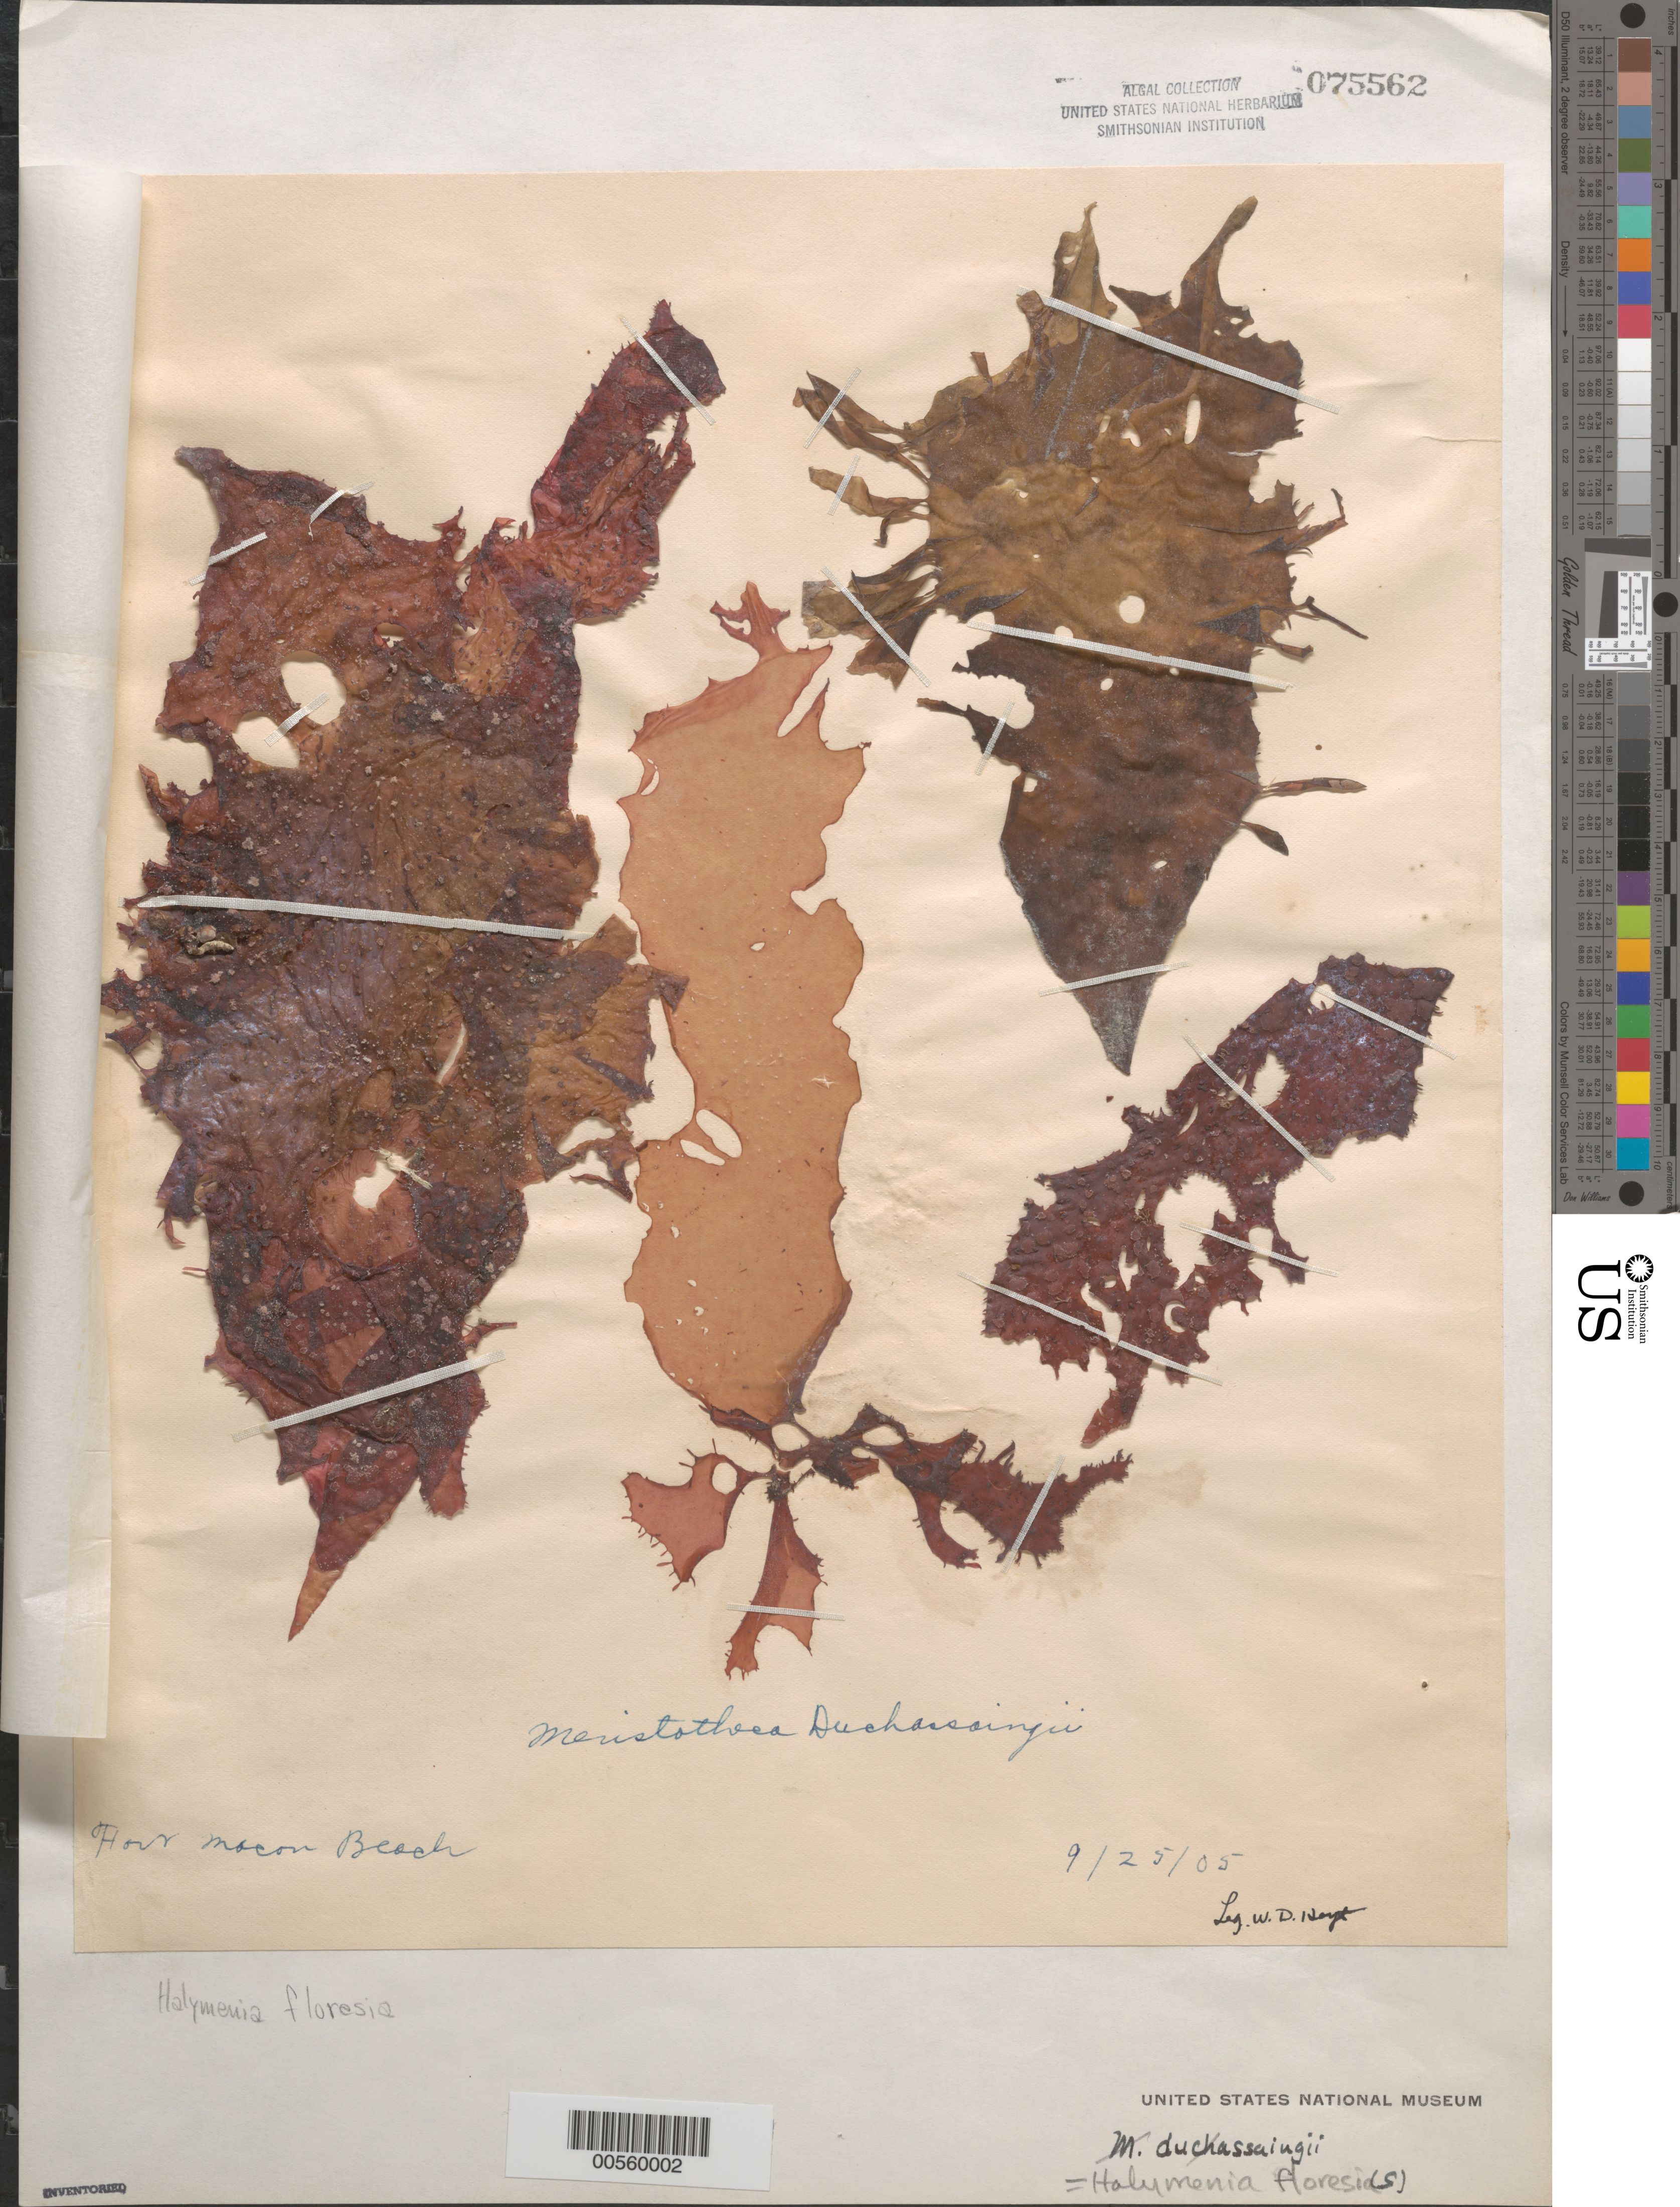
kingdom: Plantae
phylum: Rhodophyta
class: Florideophyceae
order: Halymeniales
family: Halymeniaceae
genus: Halymenia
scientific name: Halymenia floresii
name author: (Clemente) C. Agardh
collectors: W. D. Hoyt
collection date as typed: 25 Sep 1905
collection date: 1905-09-25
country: United States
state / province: North Carolina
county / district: Carteret County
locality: Beaufort, Fort Macon Beach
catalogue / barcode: US 75562